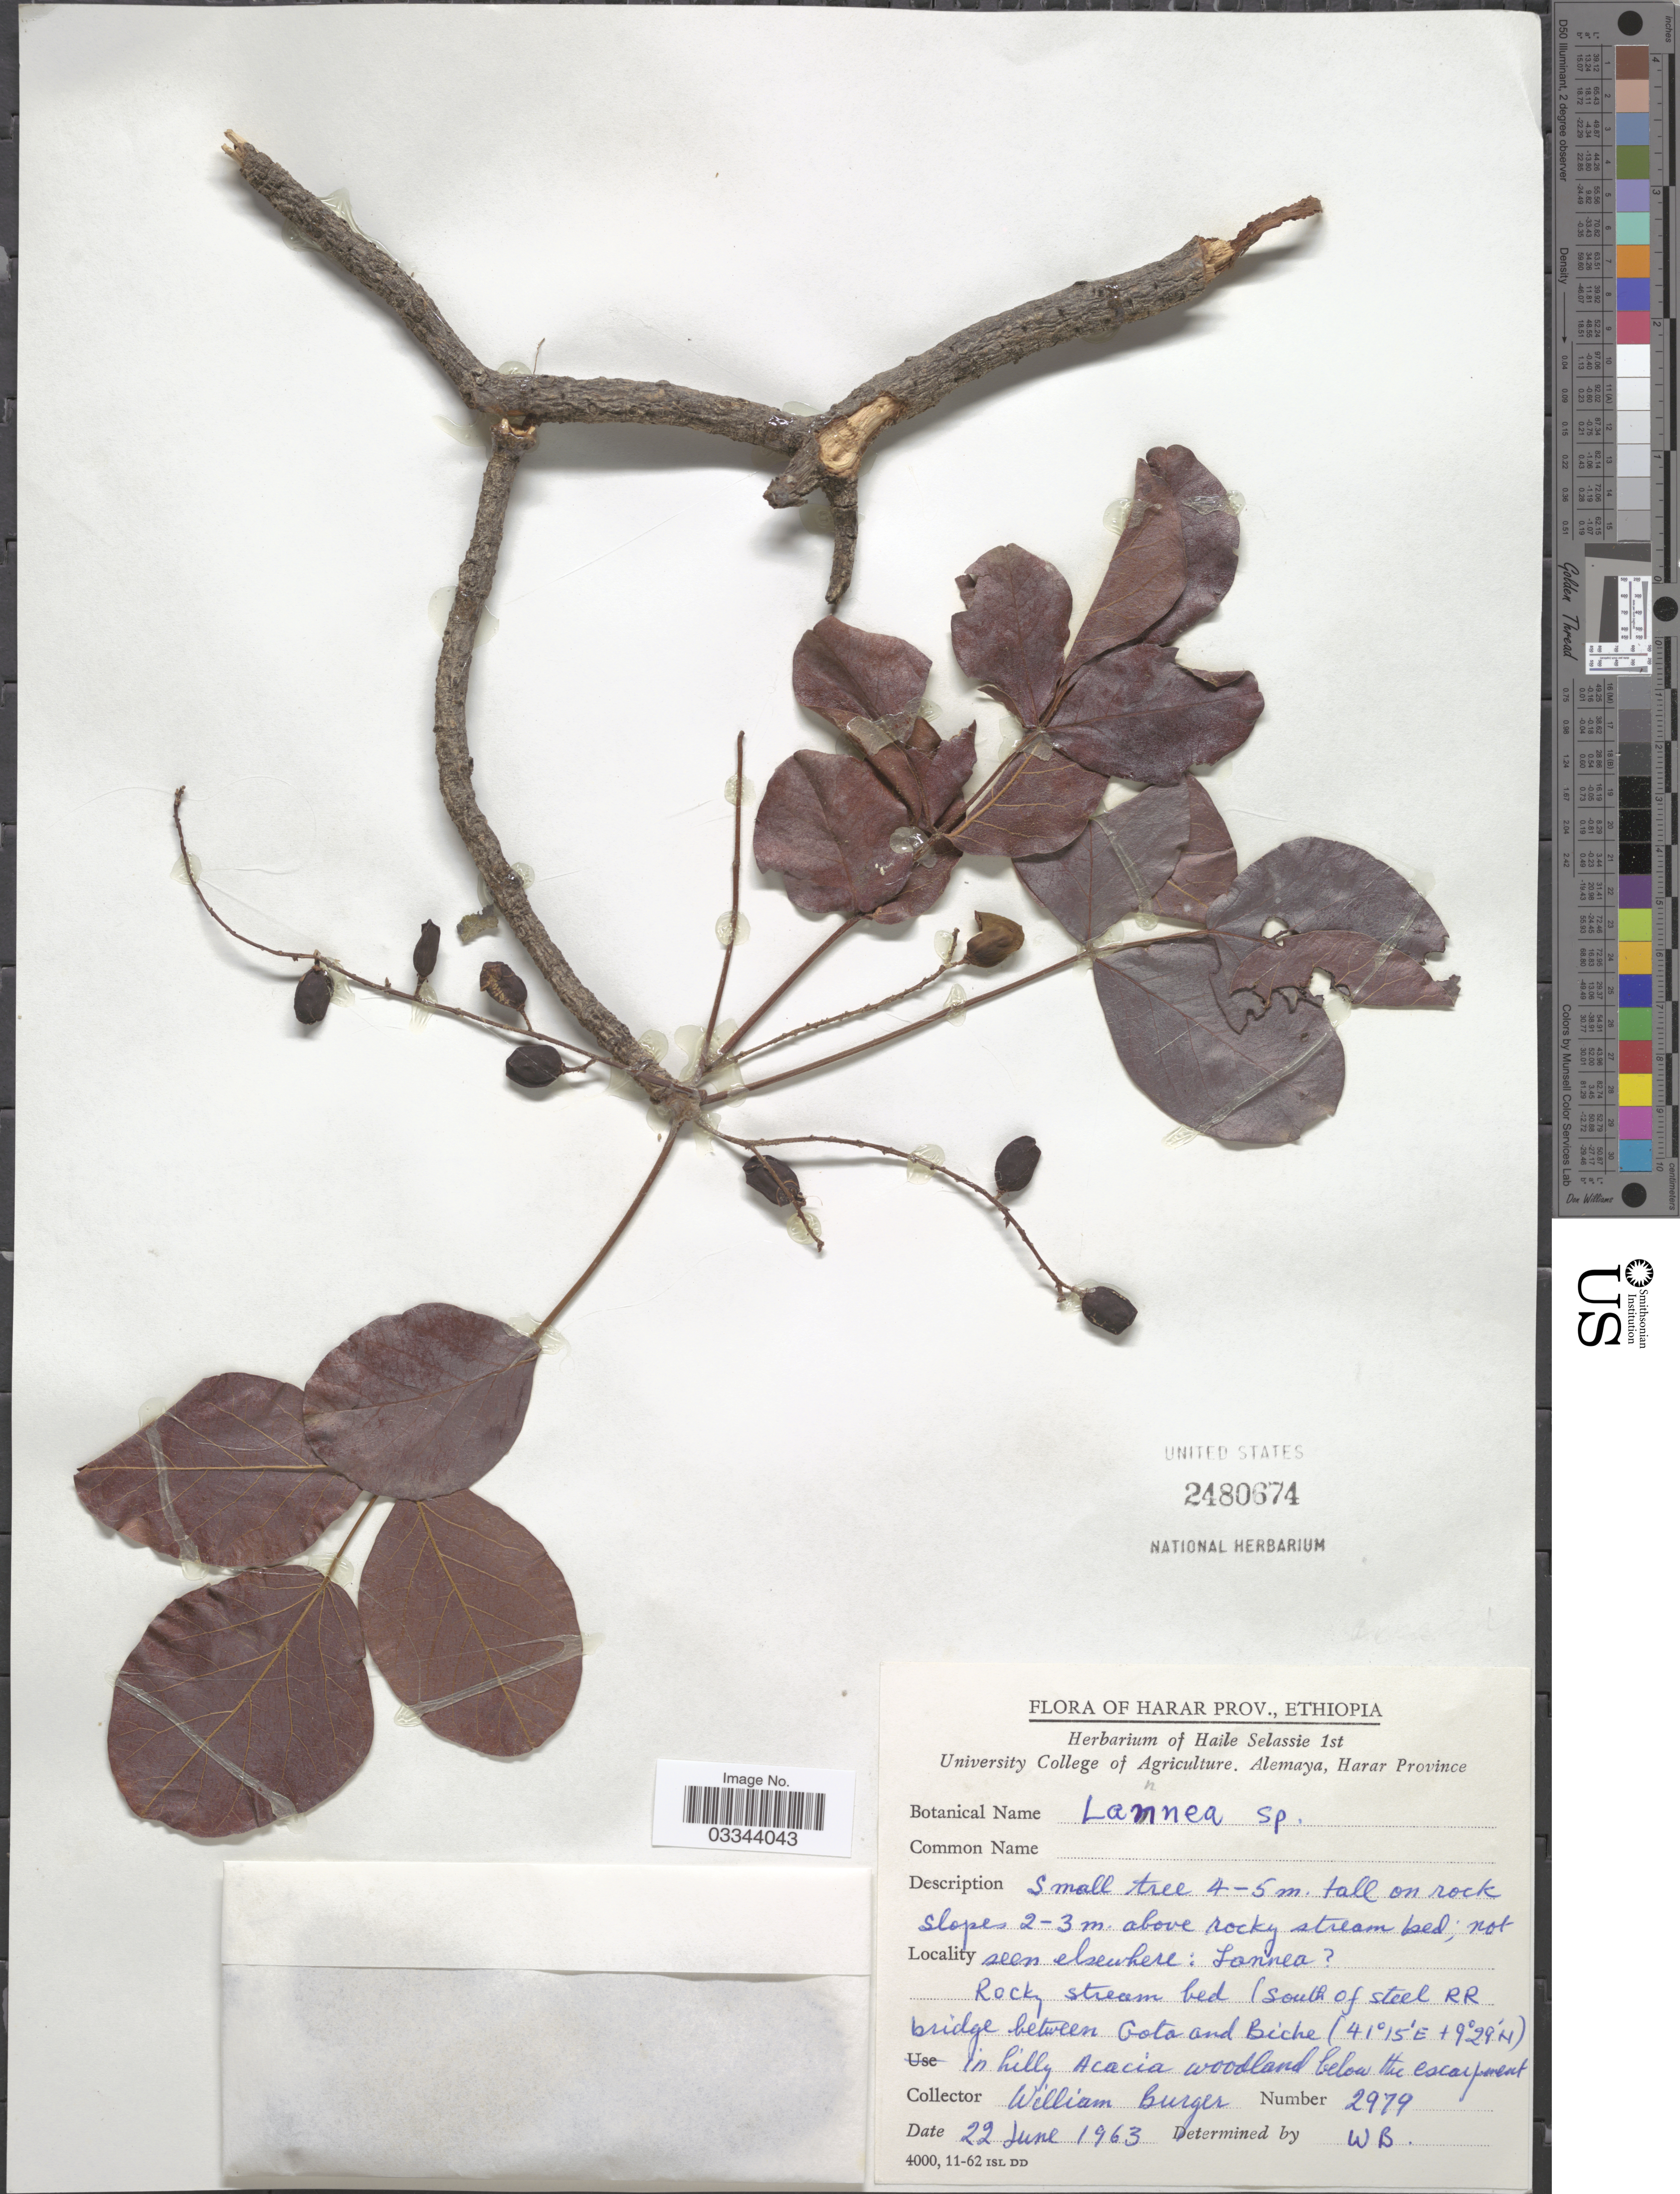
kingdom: Plantae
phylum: Tracheophyta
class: Magnoliopsida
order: Sapindales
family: Anacardiaceae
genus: Lannea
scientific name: Lannea sp.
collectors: W. Burger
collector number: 2979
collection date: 1963-06-22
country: Ethiopia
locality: Harar Prov. Rocky stream bed (south of steel RR bridge between Gota and Biche.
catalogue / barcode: US 2480674